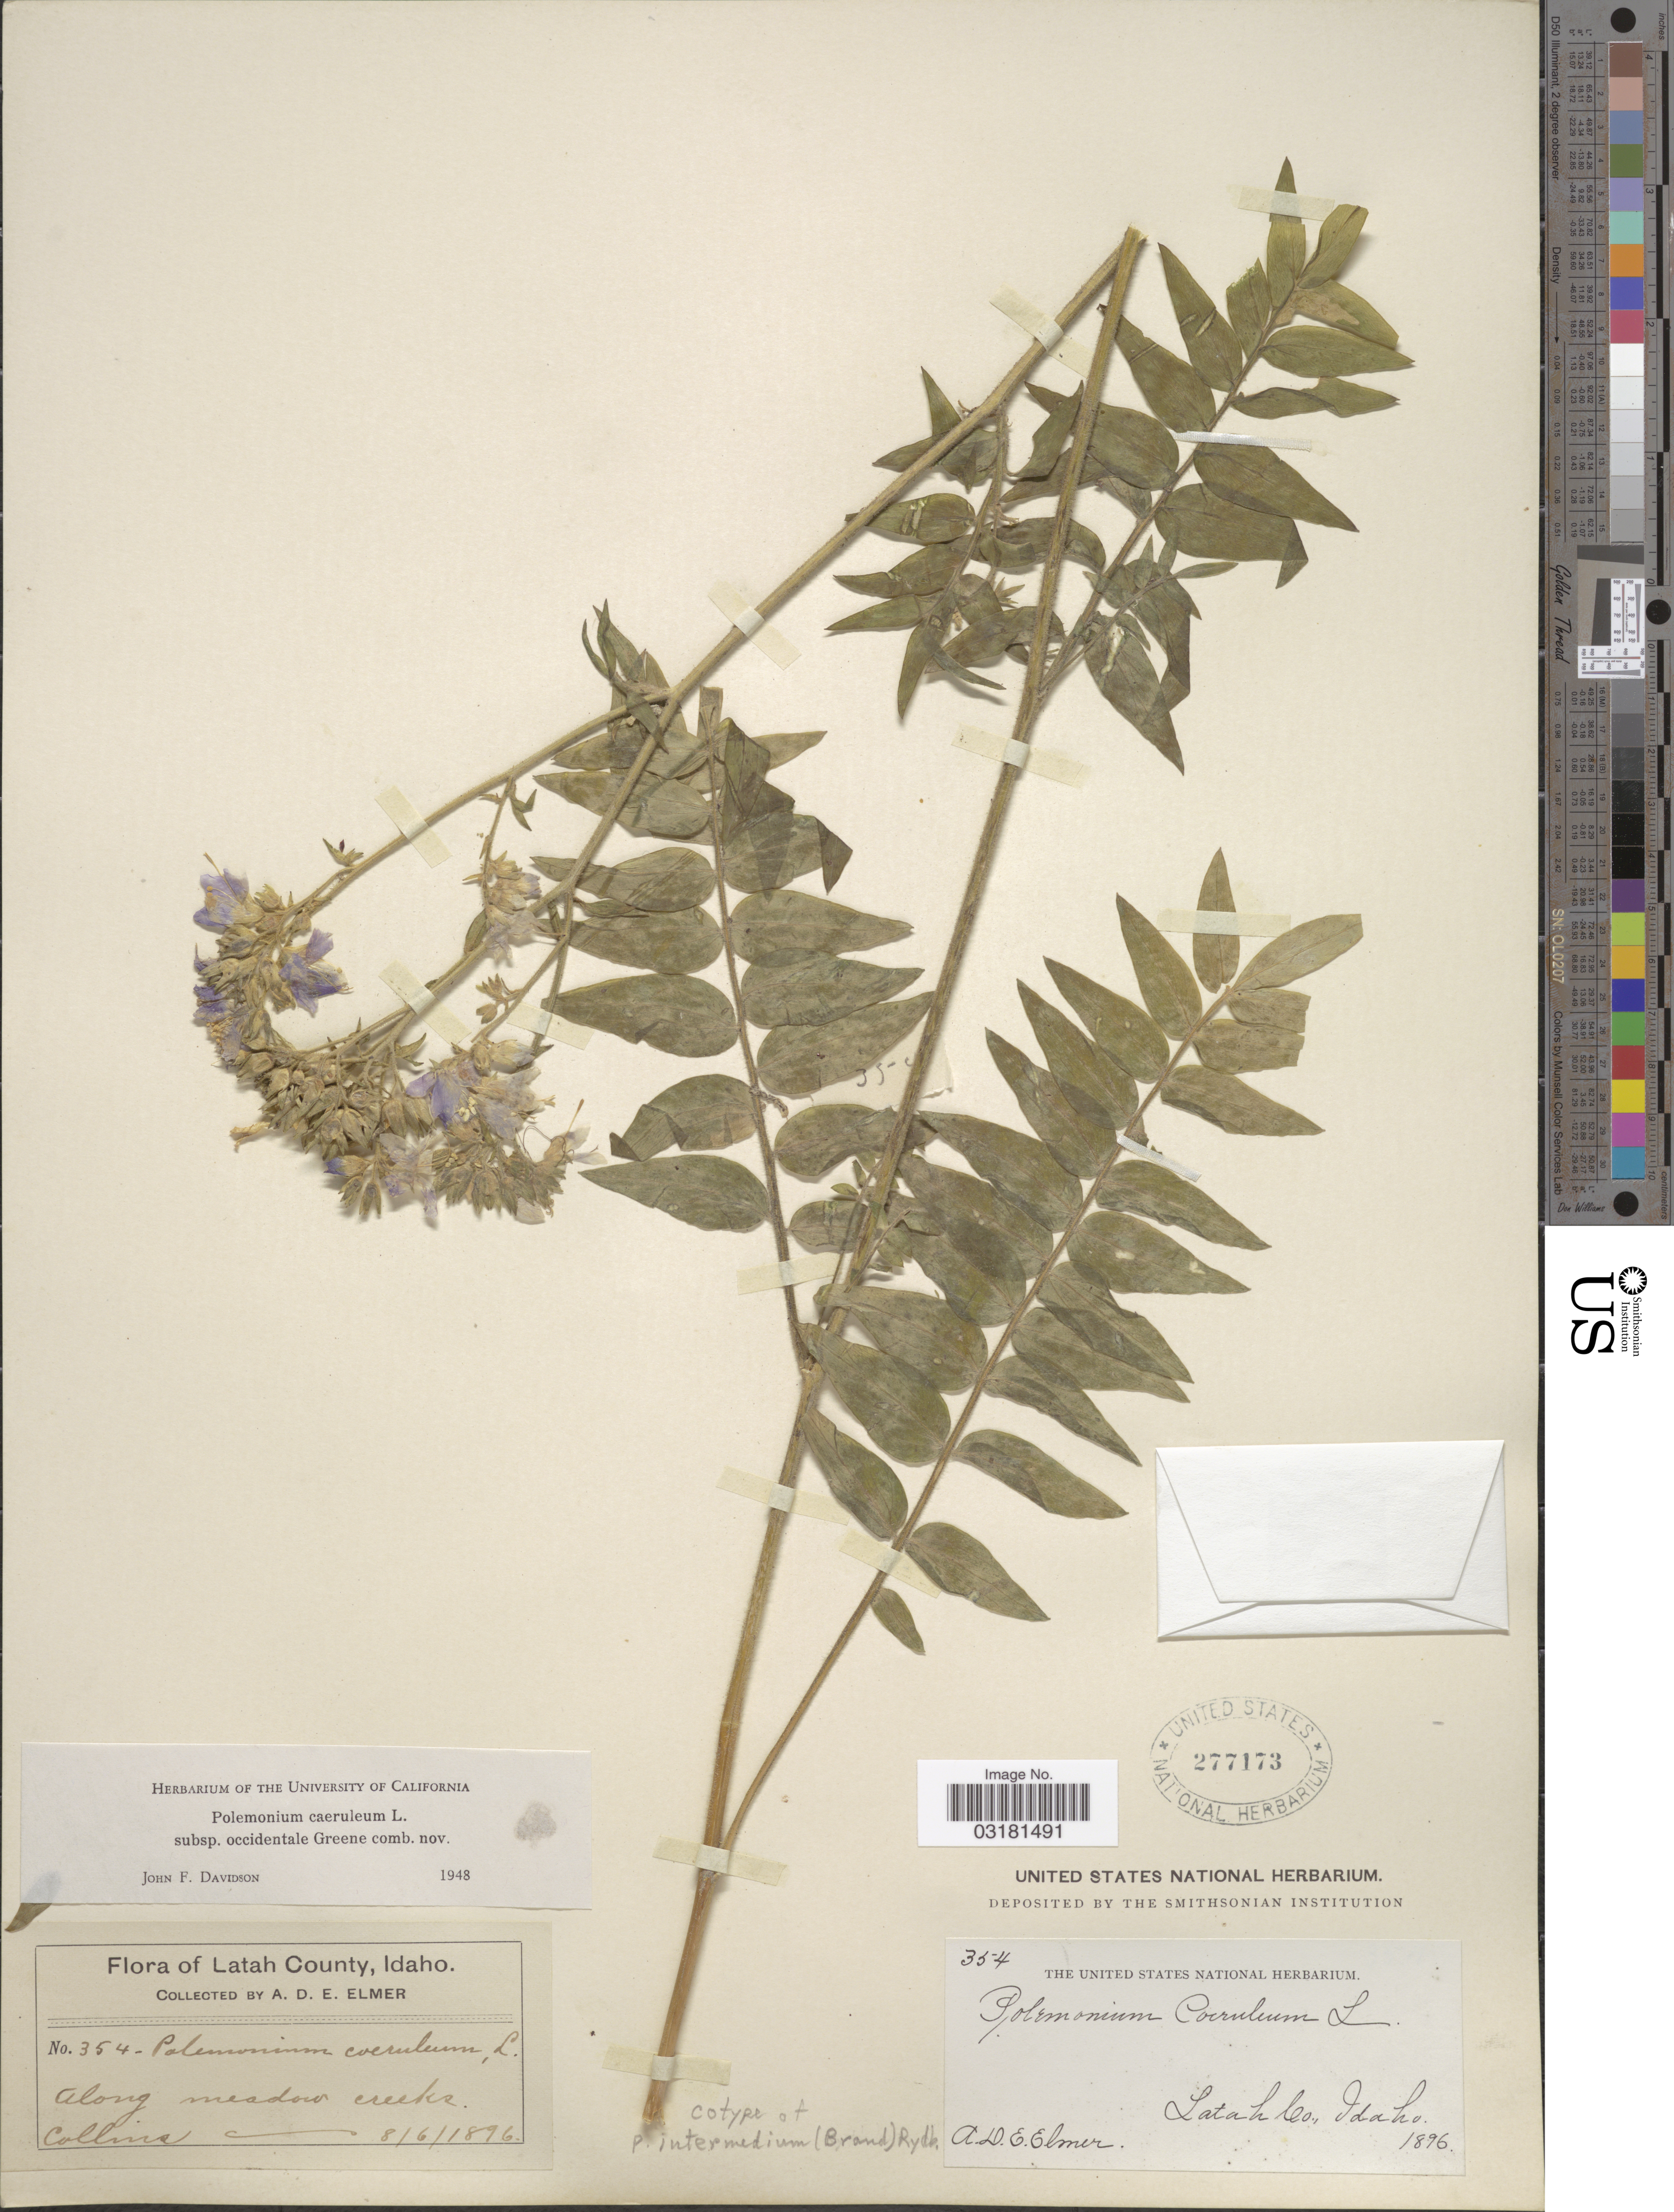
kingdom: Plantae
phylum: Tracheophyta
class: Magnoliopsida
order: Ericales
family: Polemoniaceae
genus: Polemonium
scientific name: Polemonium occidentale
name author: Greene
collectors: A. D. E. Elmer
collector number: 354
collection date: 1896-08-06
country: United States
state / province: Idaho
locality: Along meadow creeks. Latah County.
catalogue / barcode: US 277173